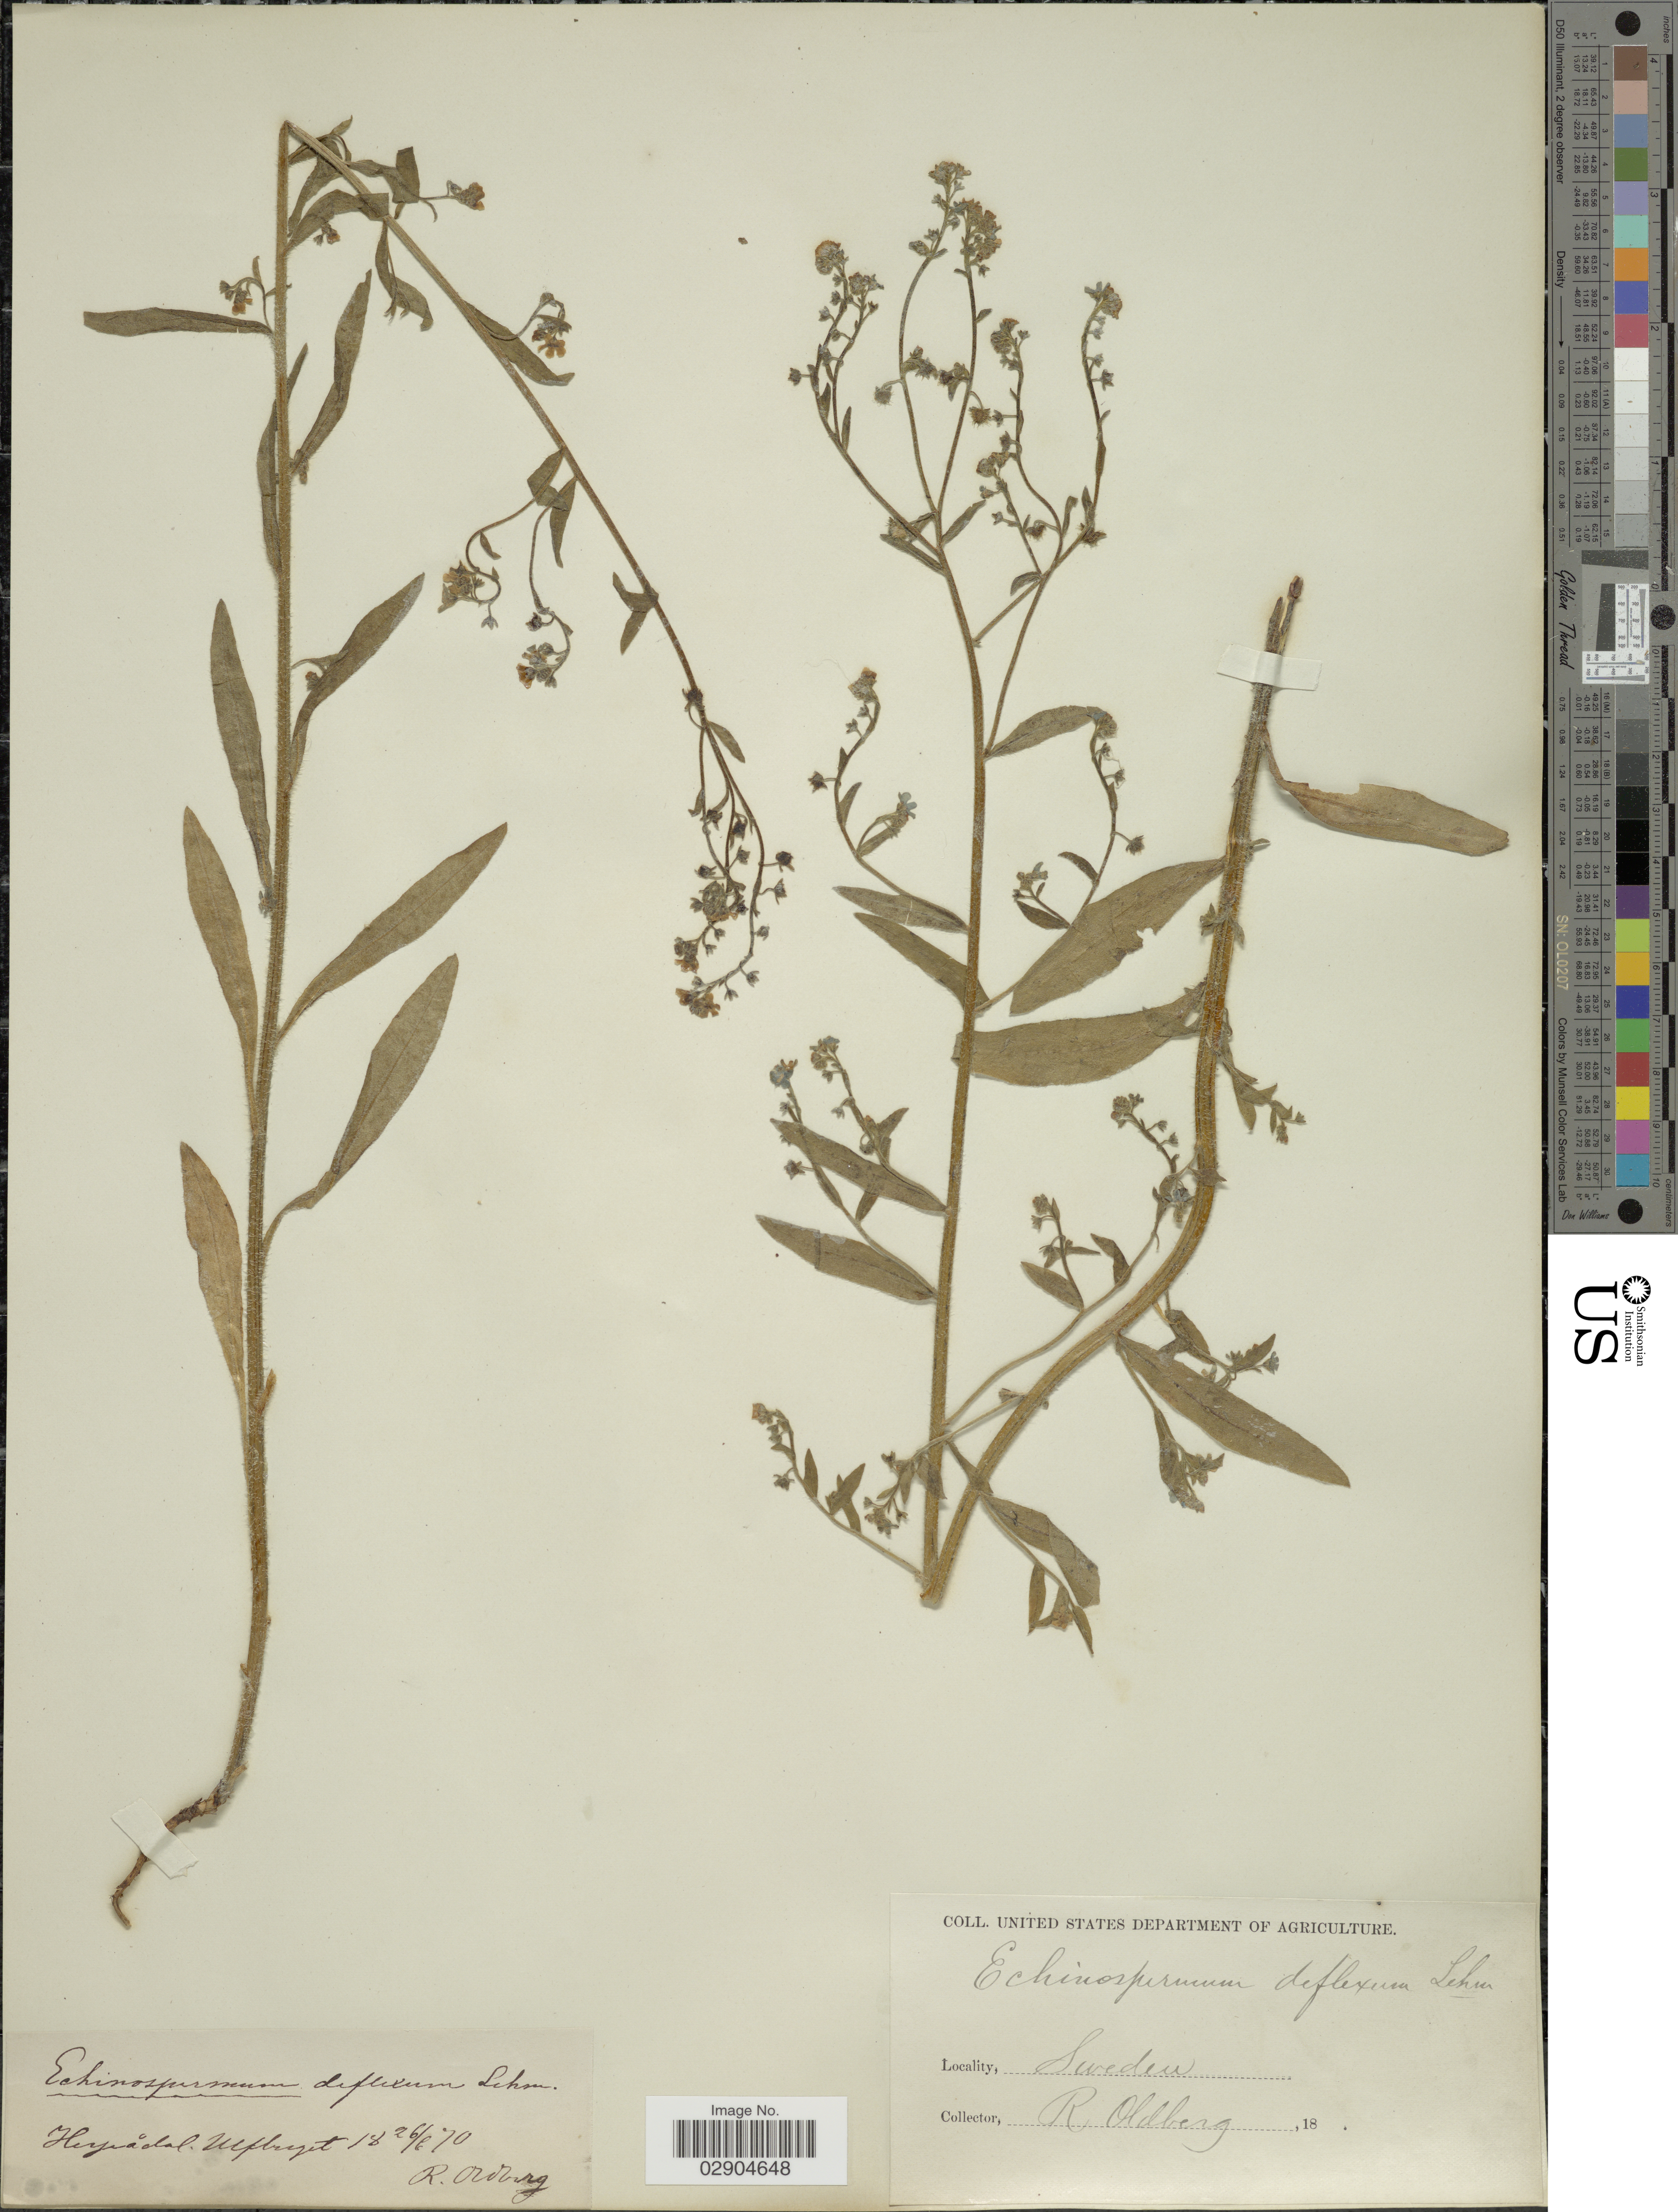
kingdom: Plantae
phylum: Tracheophyta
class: Magnoliopsida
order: Boraginales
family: Boraginaceae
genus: Lappula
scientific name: Lappula deflexa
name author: (Wahlenb.) Garcke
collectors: R. Oldberg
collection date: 1870-06-26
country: Sweden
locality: Herjeadal, Ulfberget [ = Ulvberget].